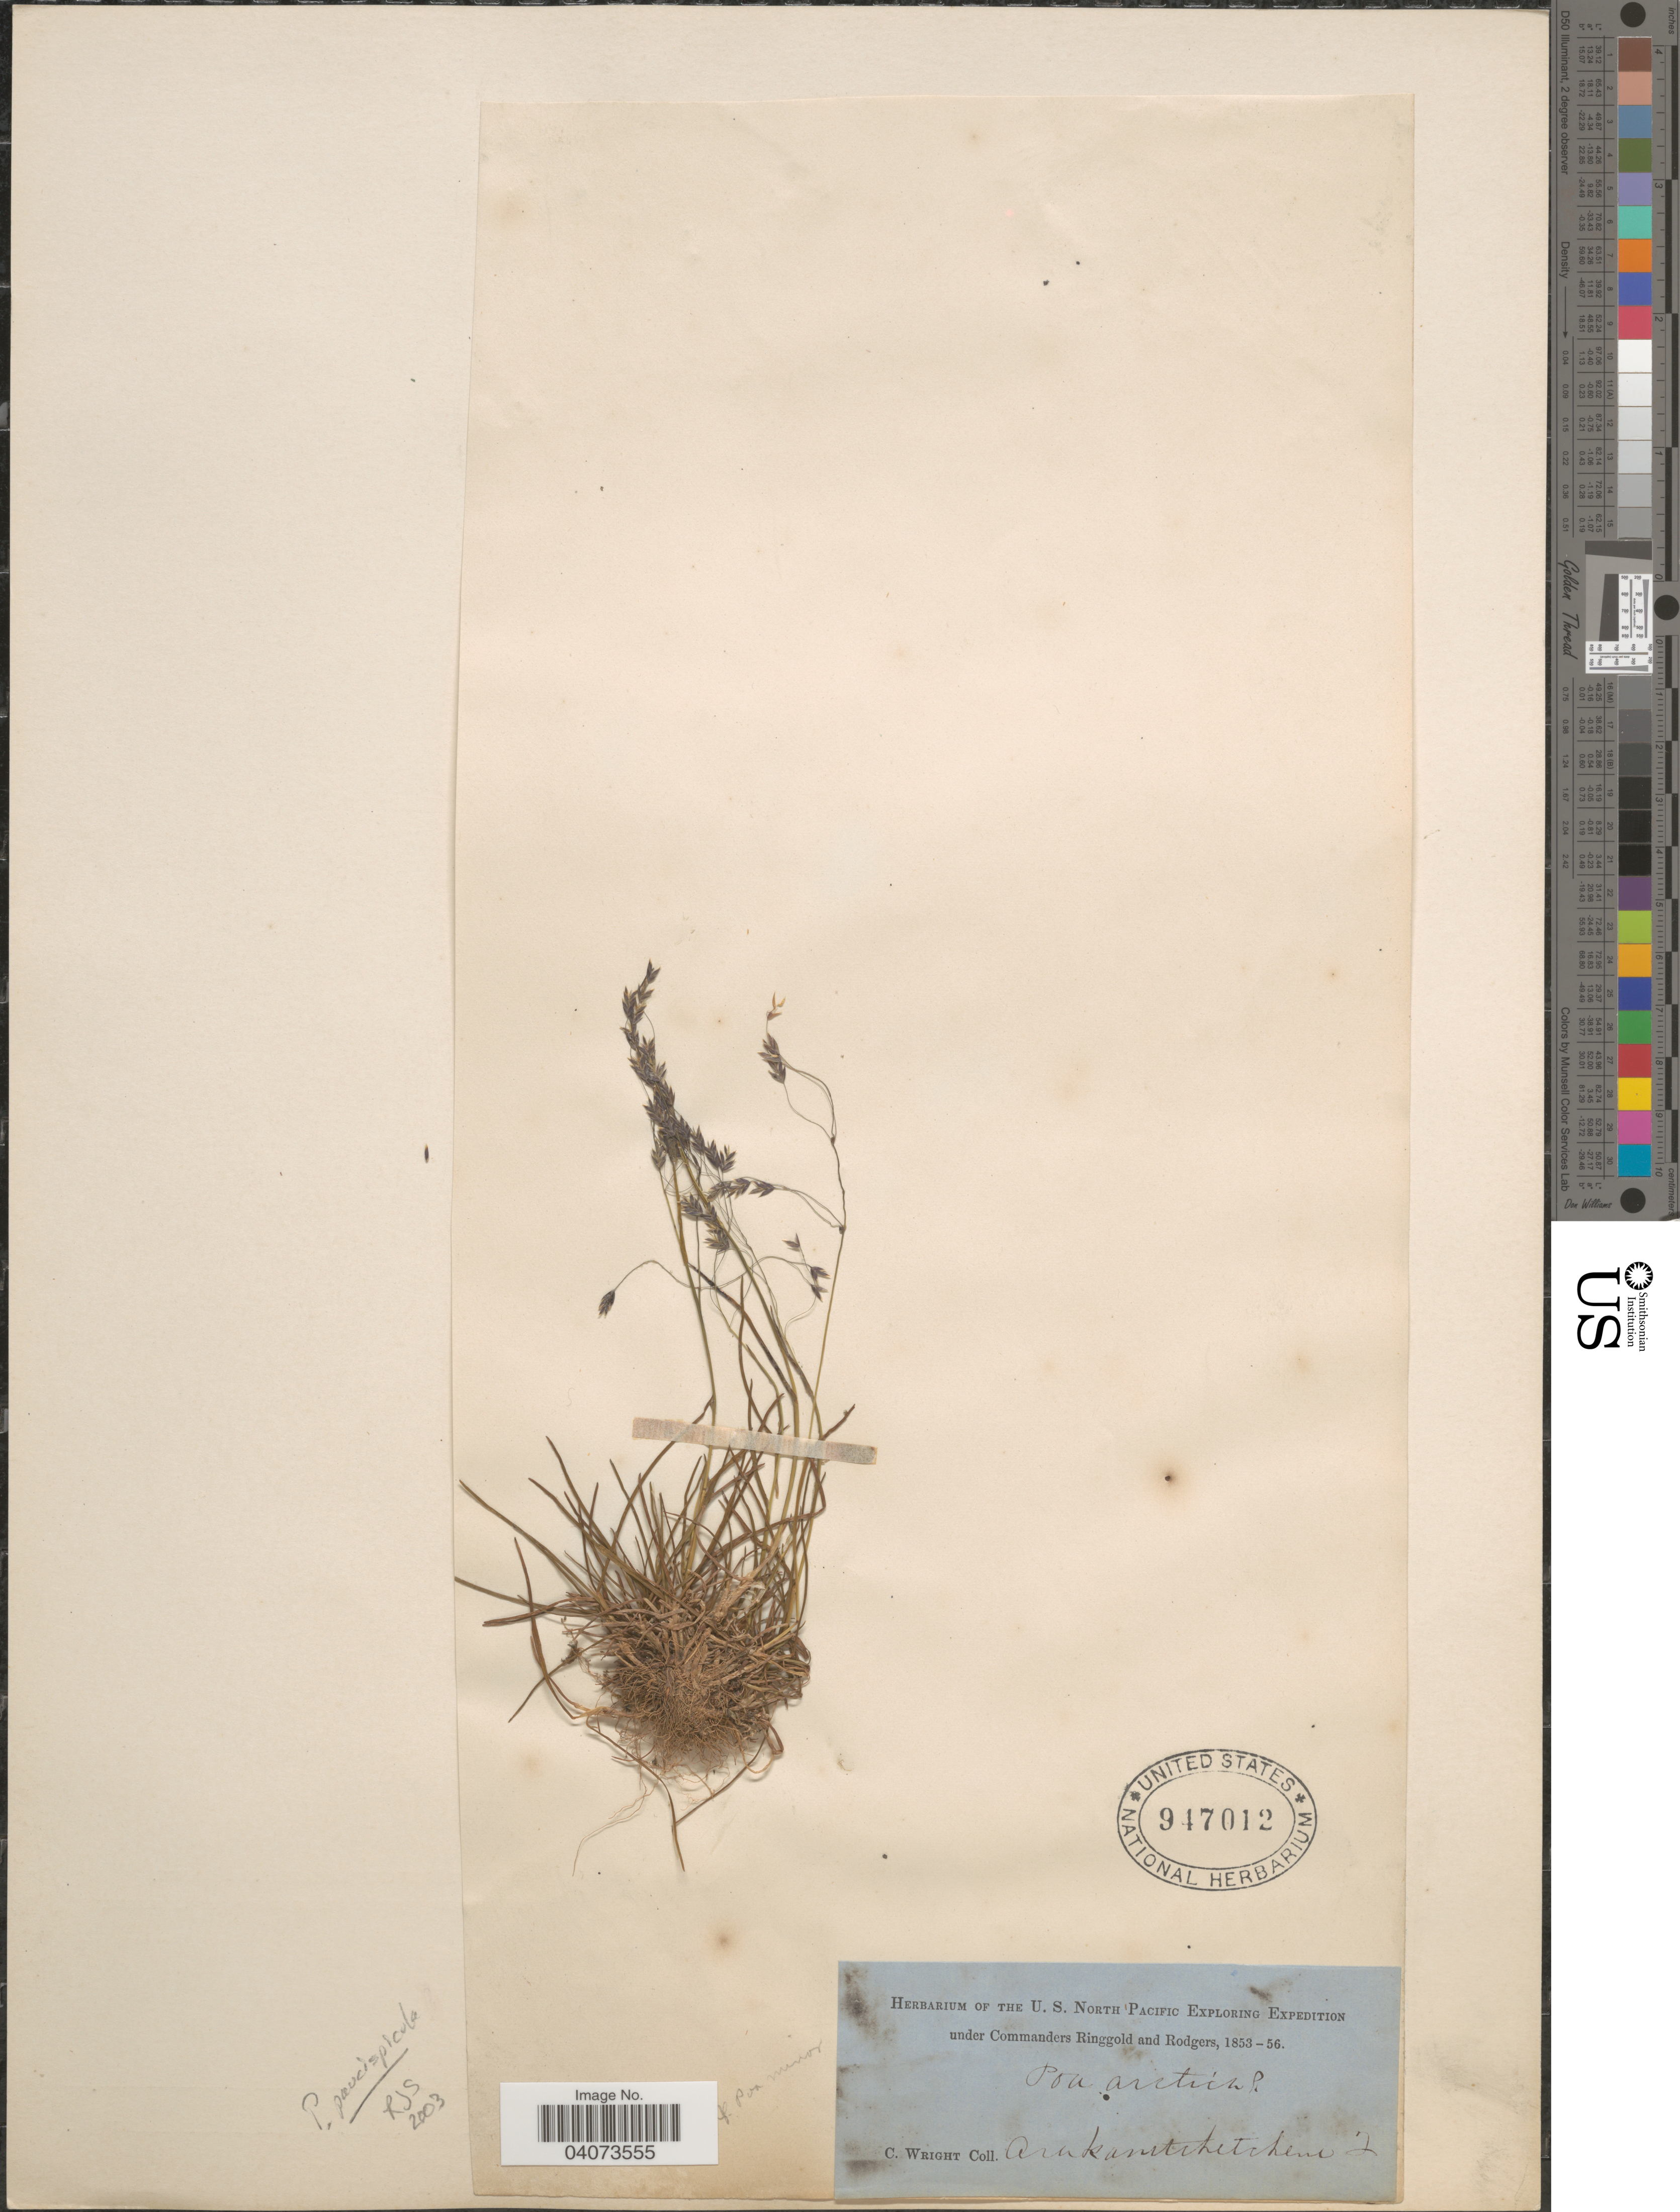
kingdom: Plantae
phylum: Tracheophyta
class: Liliopsida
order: Poales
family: Poaceae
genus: Poa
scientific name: Poa paucispicula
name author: Scribn. & Merr.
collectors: C. Wright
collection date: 1853/1856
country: Russian Federation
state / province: Chukotka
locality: Herbarium of the U.S. North Pacific Exploring Expedition under Commanders Ringgold and Rodgers, 1853-1856. Arakamtchetchene I.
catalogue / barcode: US 947012